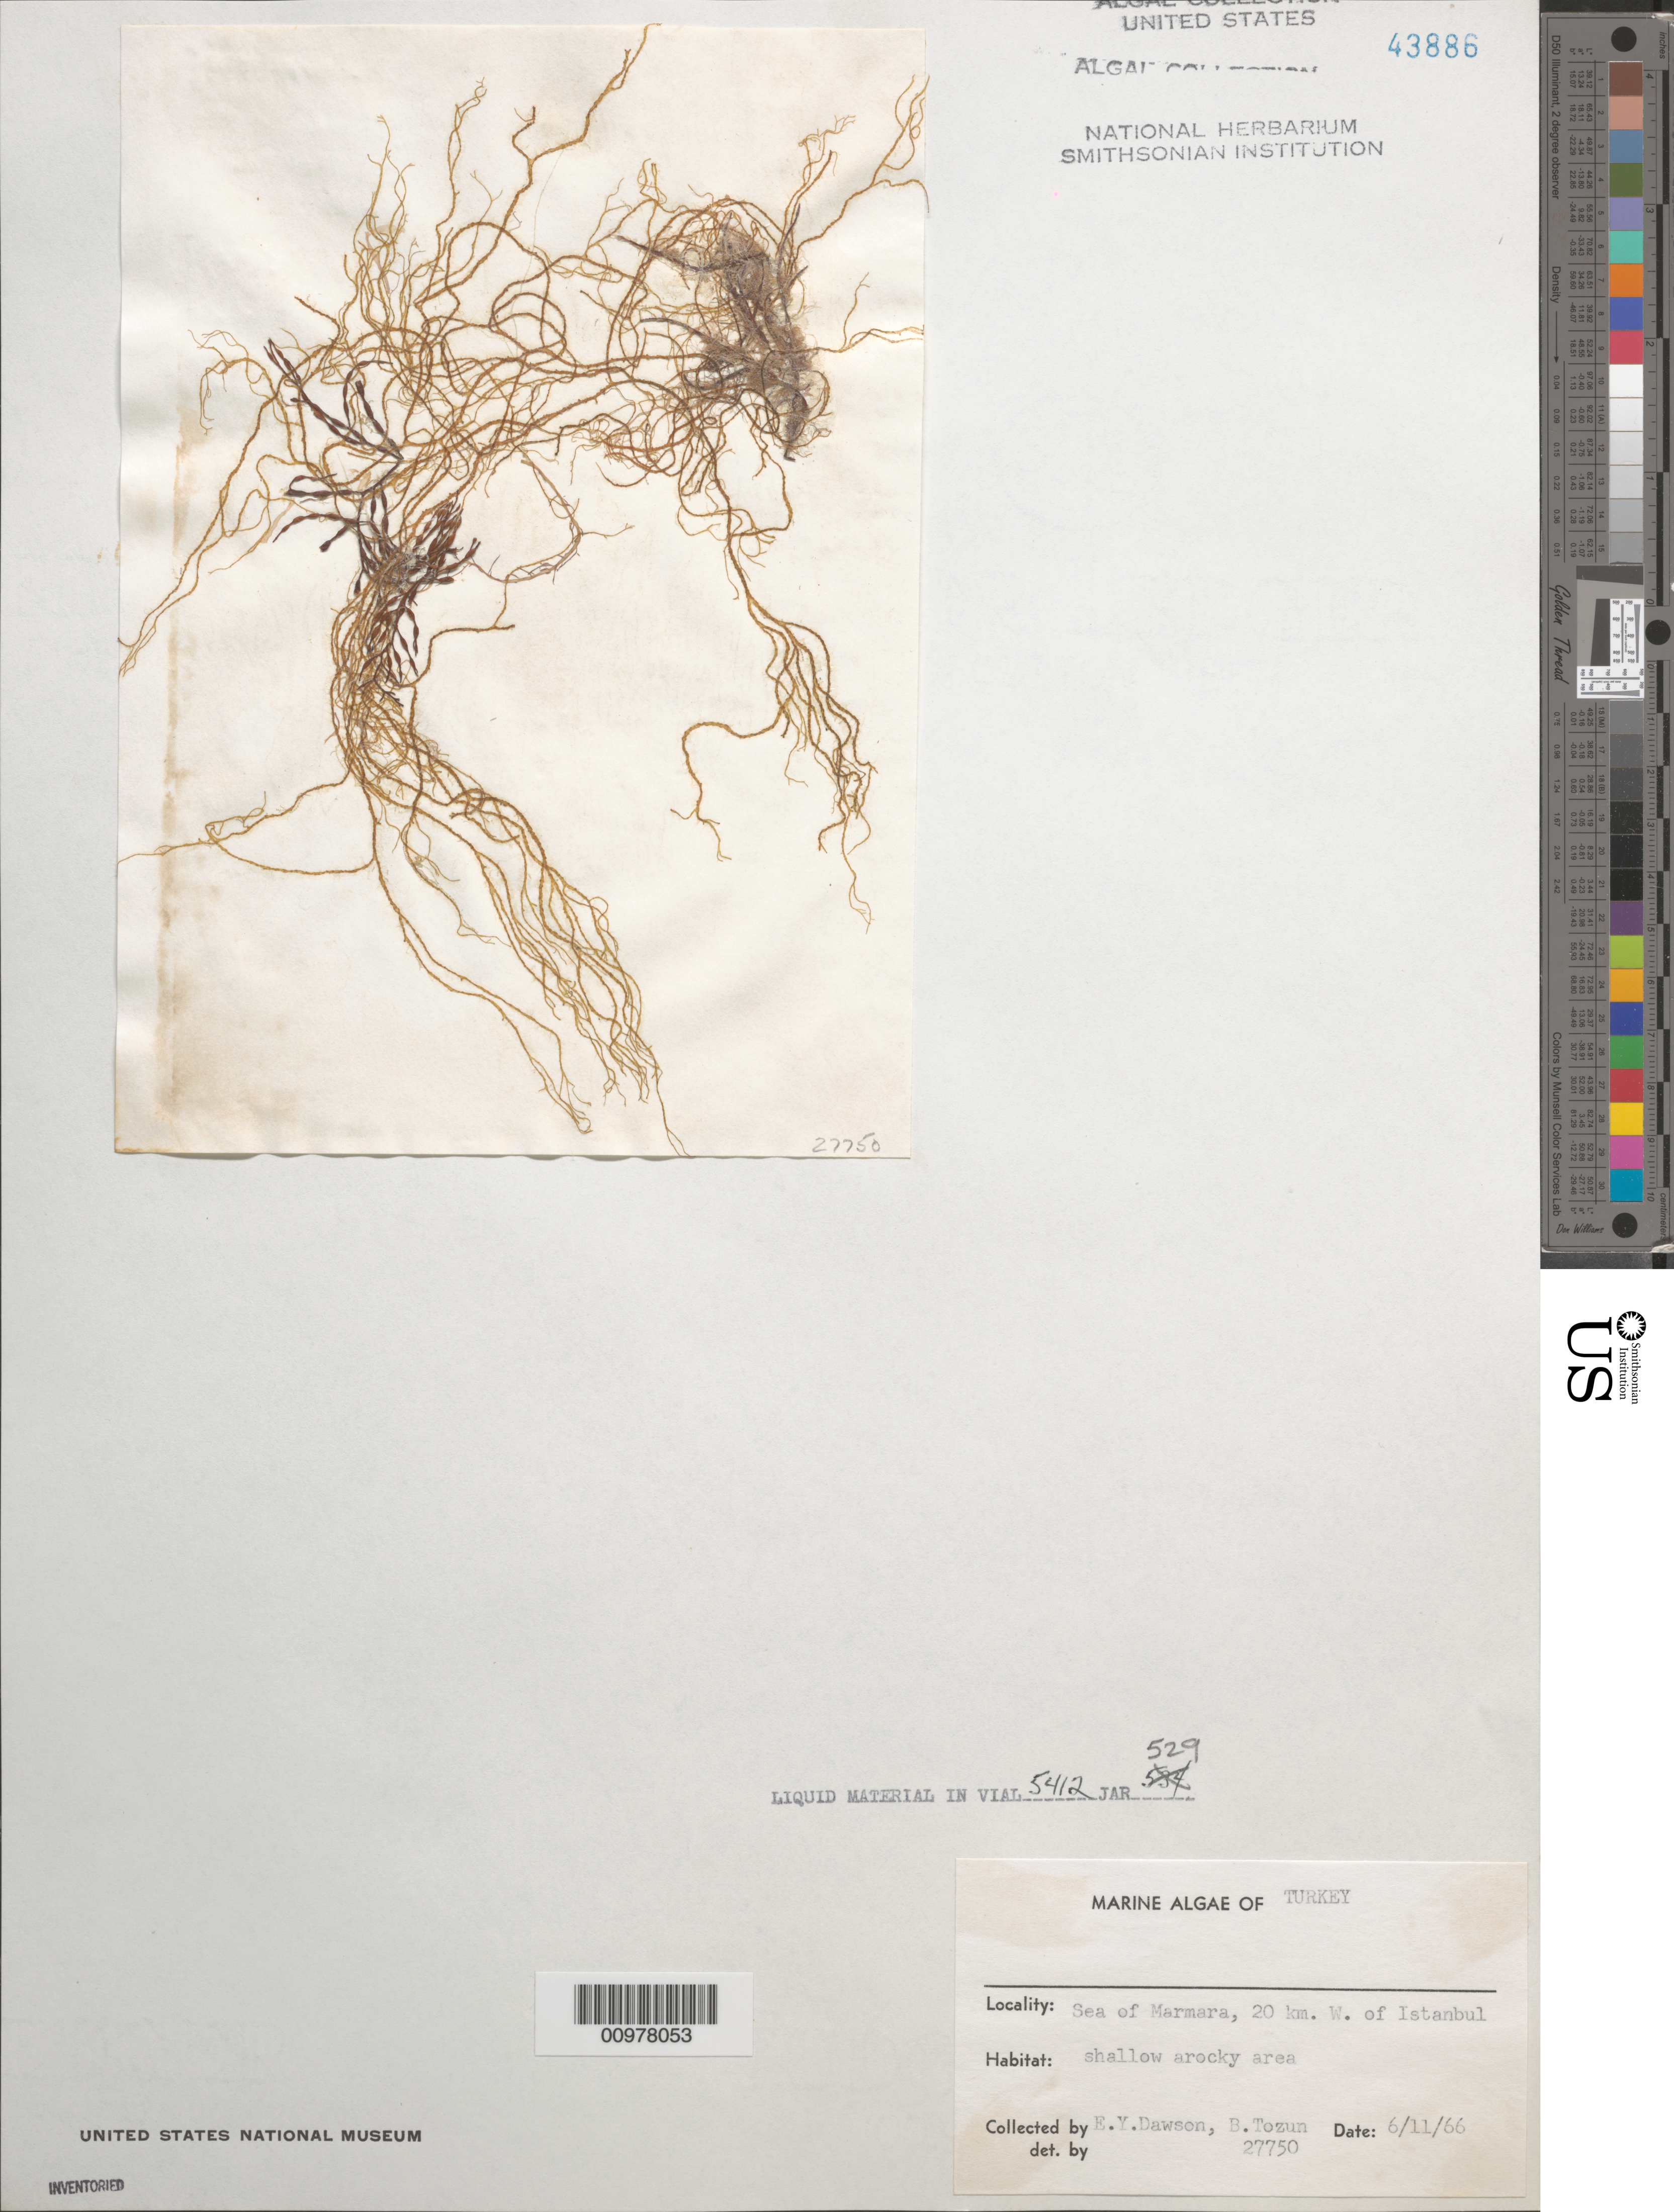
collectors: E. Y. Dawson & B. Tozun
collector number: EYD 27750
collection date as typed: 11 Jun 1966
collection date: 1966-06-11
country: Turkey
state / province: Istanbul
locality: Sea of Marmara, 20 km west of Istanbul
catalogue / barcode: US 43886